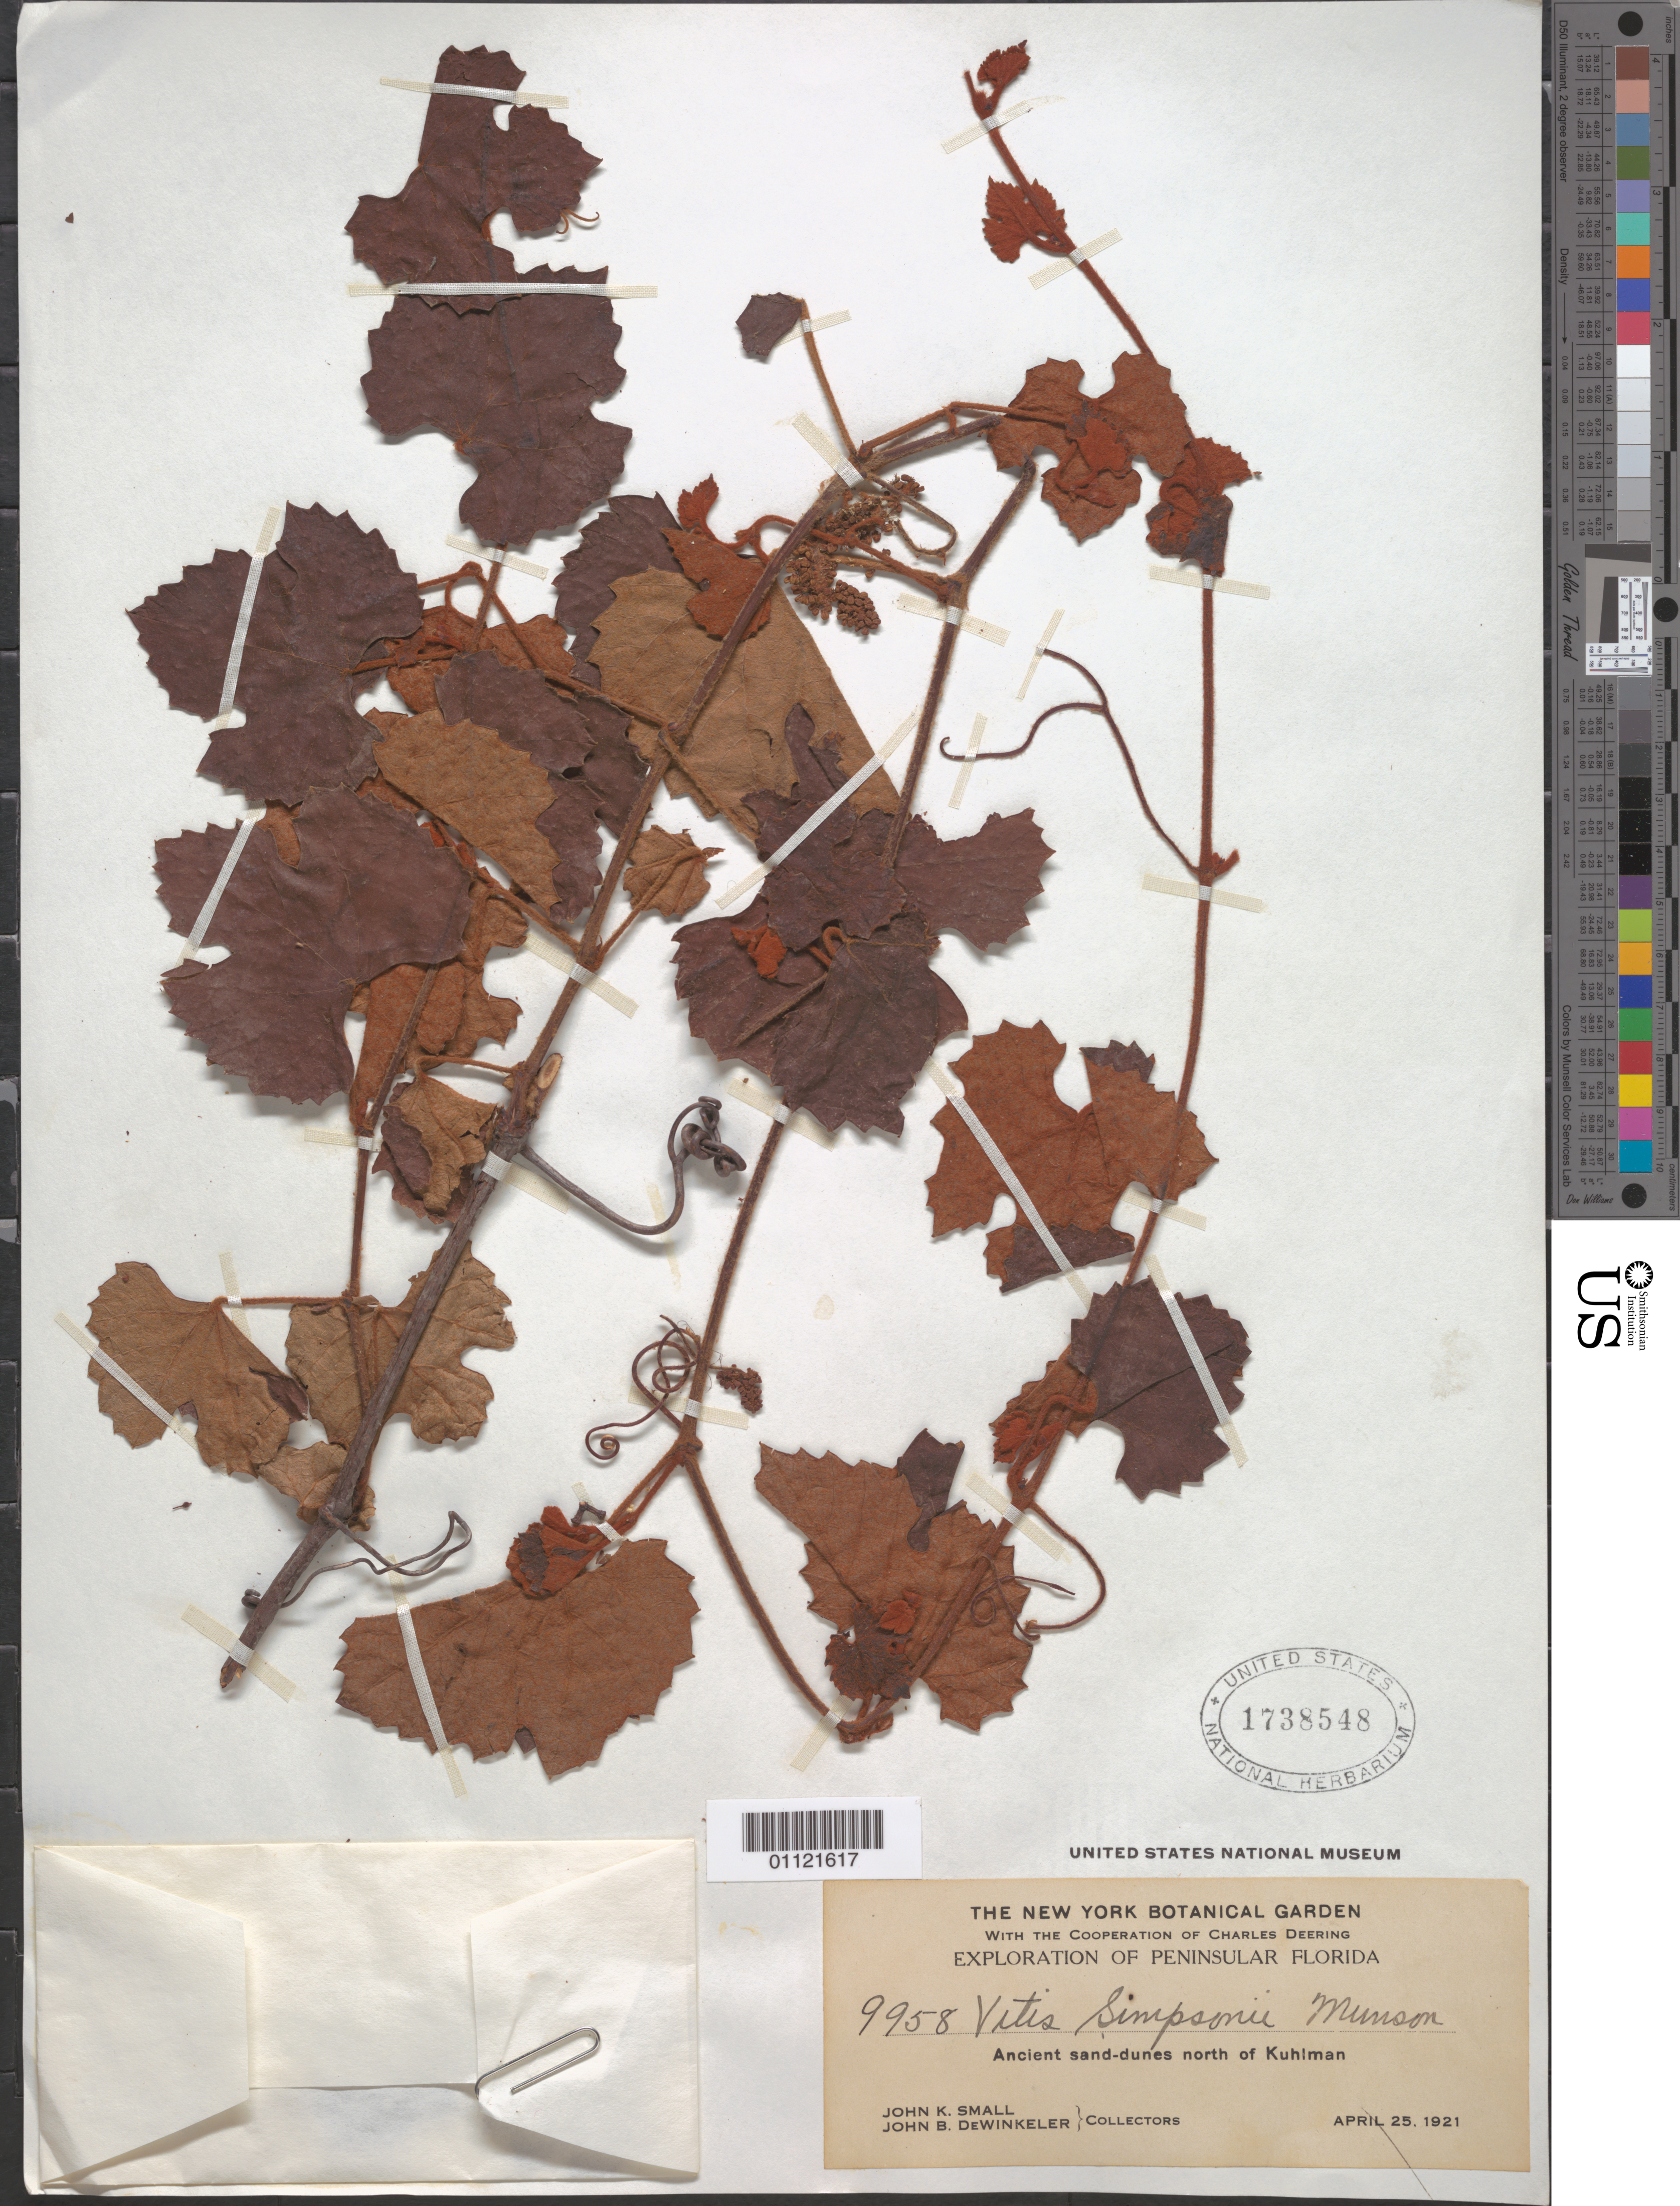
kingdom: Plantae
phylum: Tracheophyta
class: Magnoliopsida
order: Vitales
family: Vitaceae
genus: Vitis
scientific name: Vitis simpsonii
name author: Munson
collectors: J. K. Small & J. Dewinkeler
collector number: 9958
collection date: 1921-04-25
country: United States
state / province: Florida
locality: Ancien sand-dunes north of Kuhlman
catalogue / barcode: US 1738548